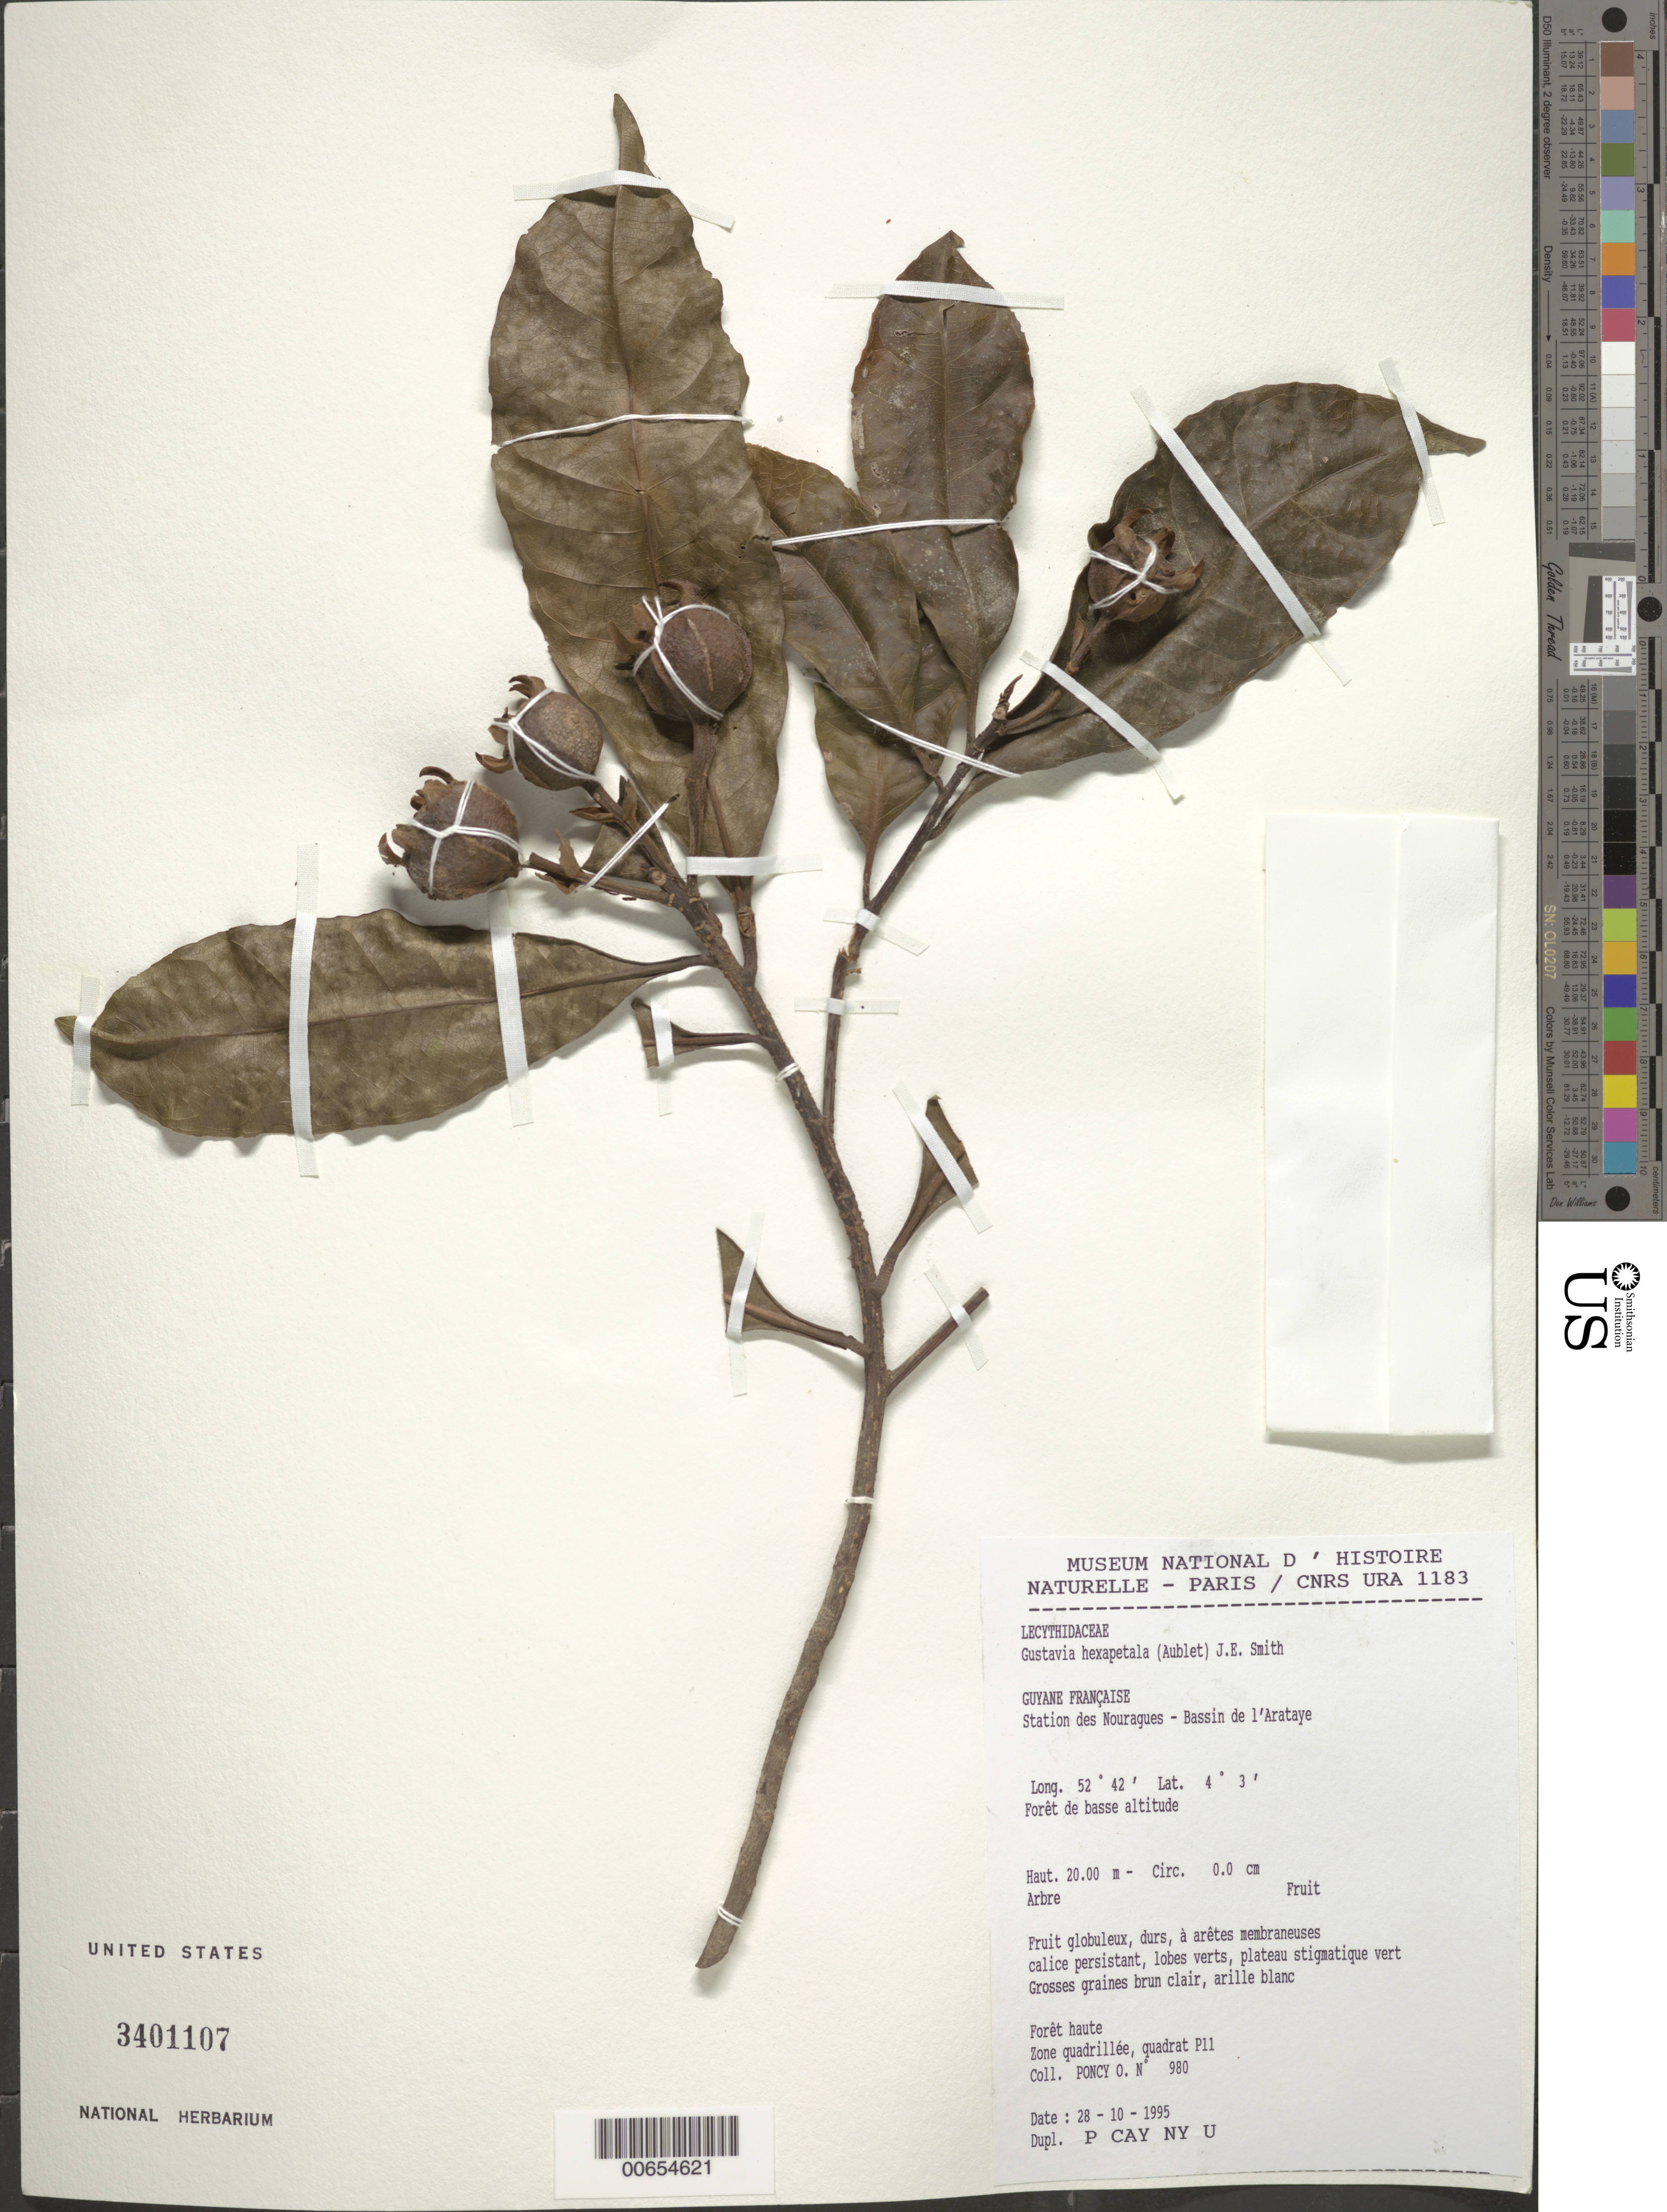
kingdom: Plantae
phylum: Tracheophyta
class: Magnoliopsida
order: Ericales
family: Lecythidaceae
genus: Gustavia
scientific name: Gustavia hexapetala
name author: (Aubl.) Sm.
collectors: O. Poncy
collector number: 980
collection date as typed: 28-Oct-95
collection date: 1995-10-28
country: French Guiana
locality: Station des Nouragues, Bassin de l'Approuague, Arataye. Zone quadrillee, quadrat P11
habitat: Foret de basse altitude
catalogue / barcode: US 3401107